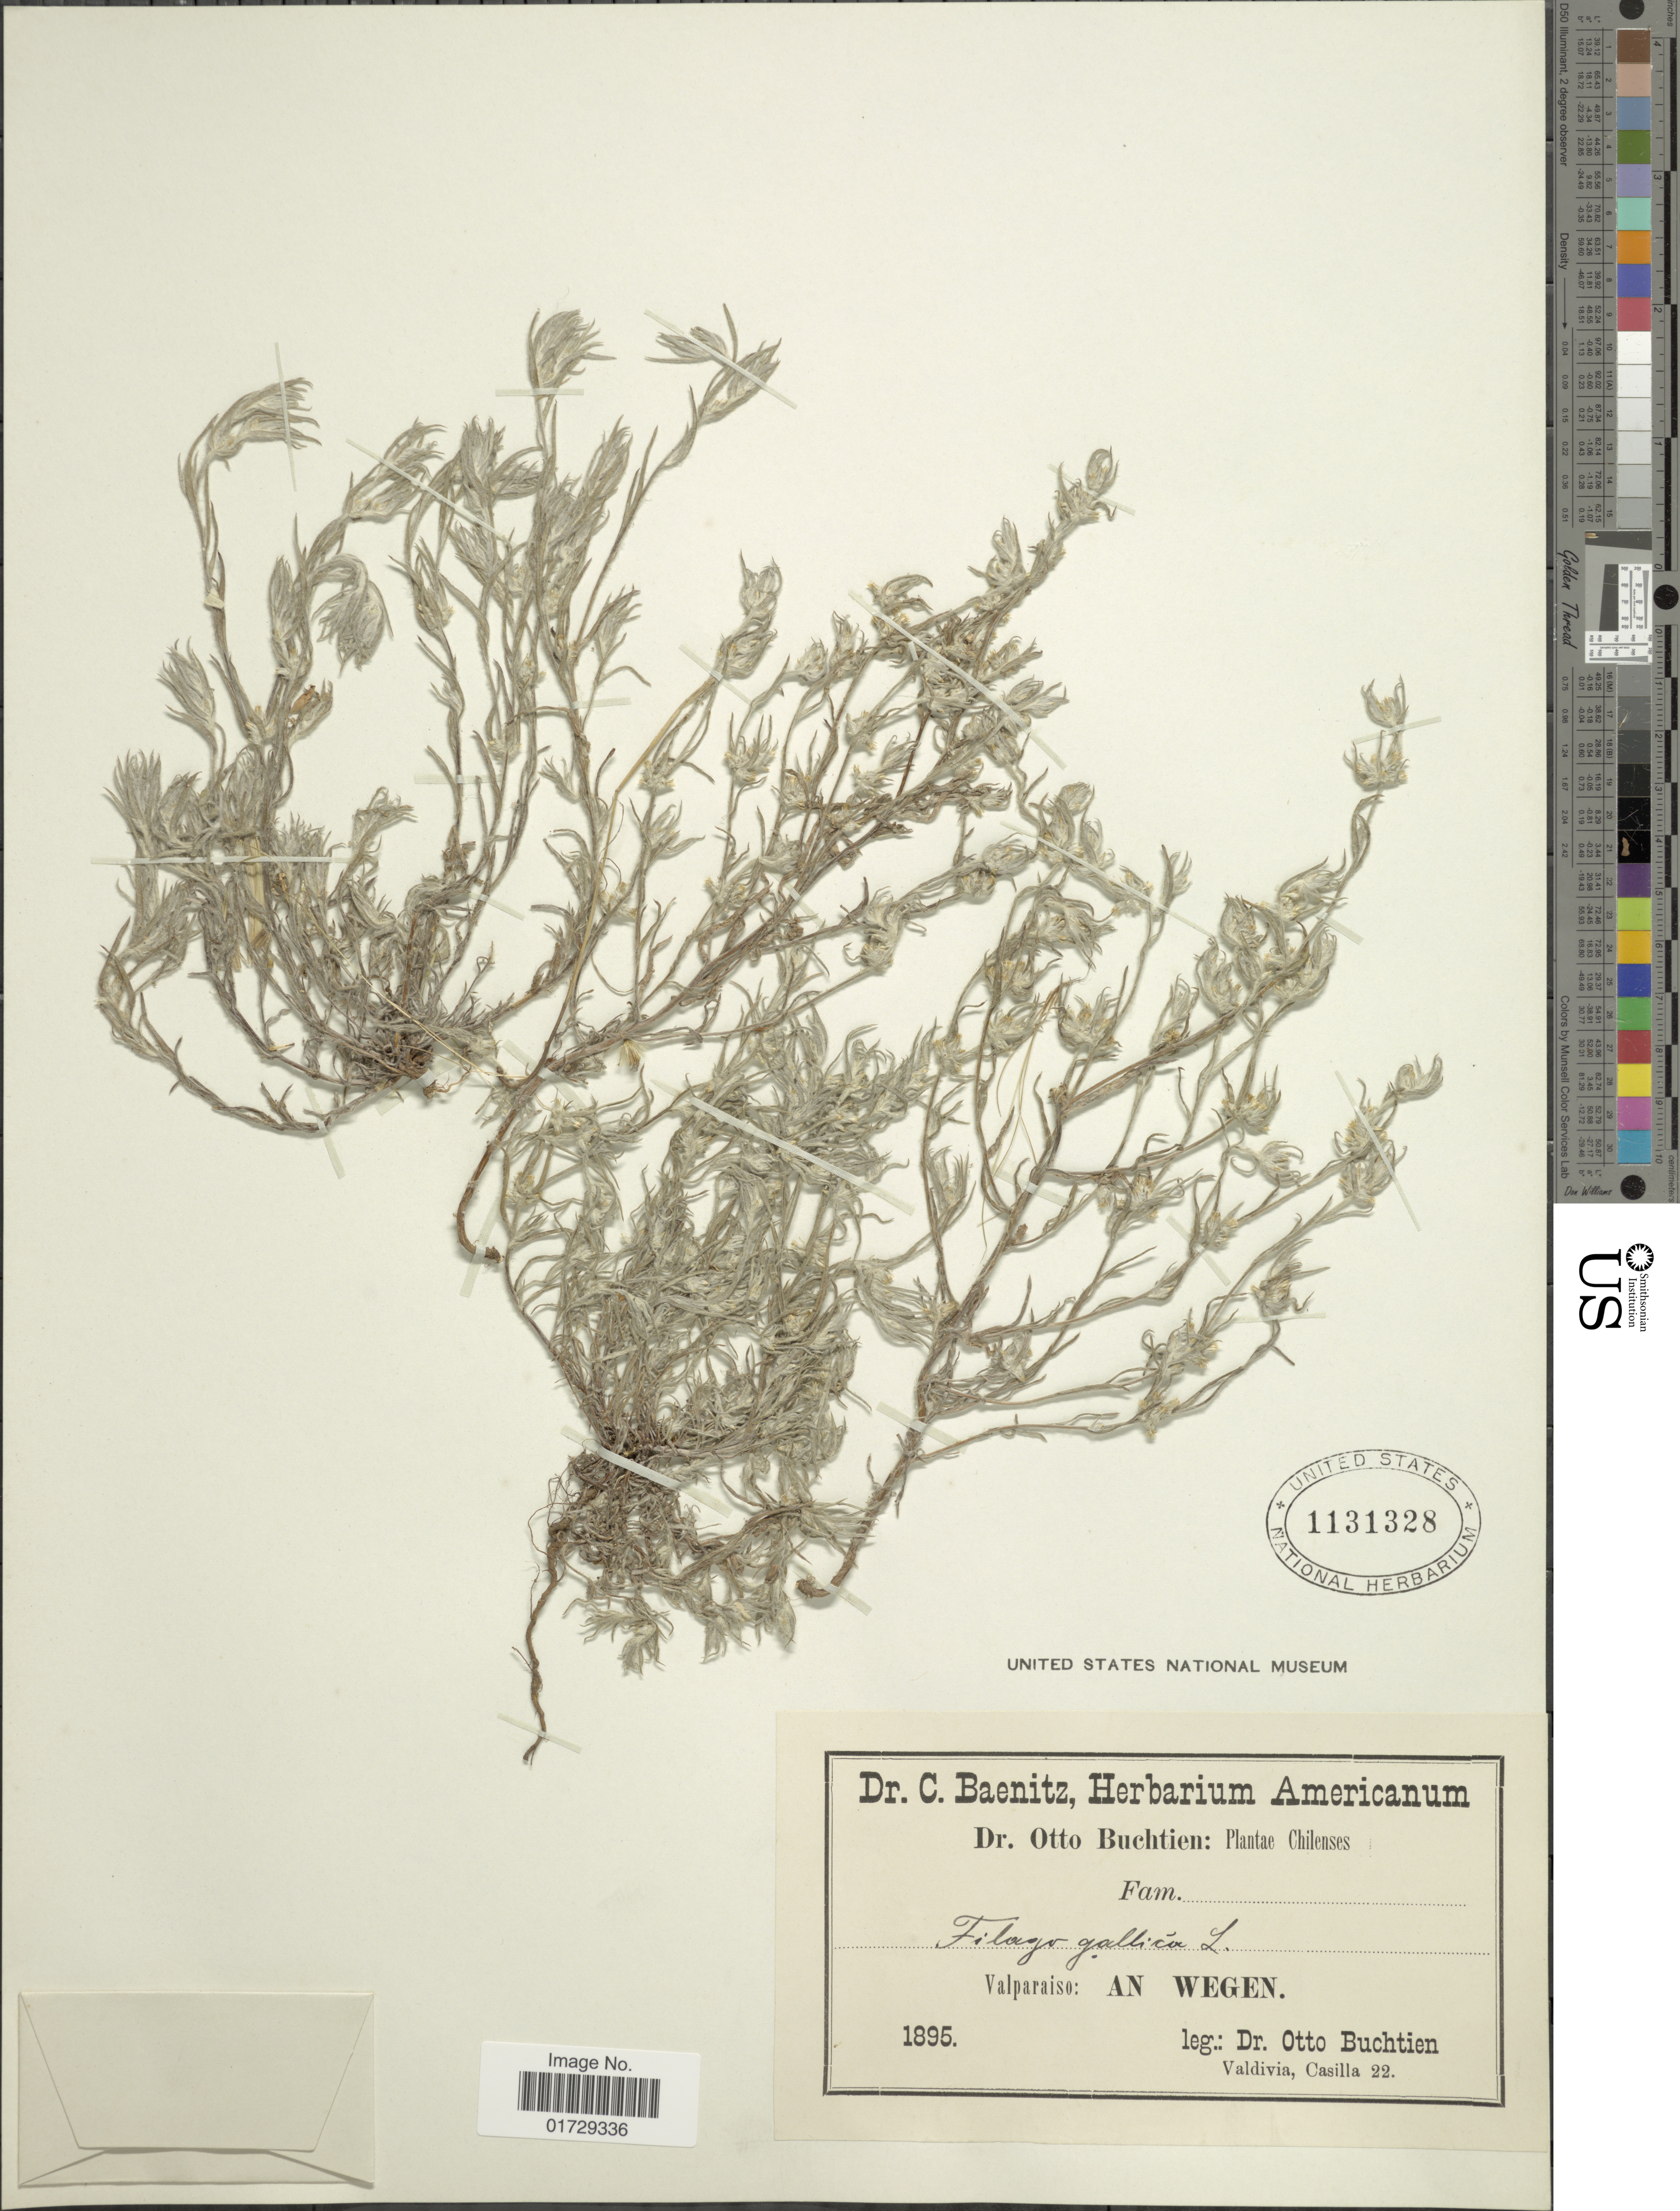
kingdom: Plantae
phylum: Tracheophyta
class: Magnoliopsida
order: Asterales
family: Asteraceae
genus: Filago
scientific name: Filago gallica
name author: L.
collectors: O. Buchtien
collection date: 1895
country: Chile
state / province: Valparaíso (V)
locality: An Wegen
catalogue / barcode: US 1131328